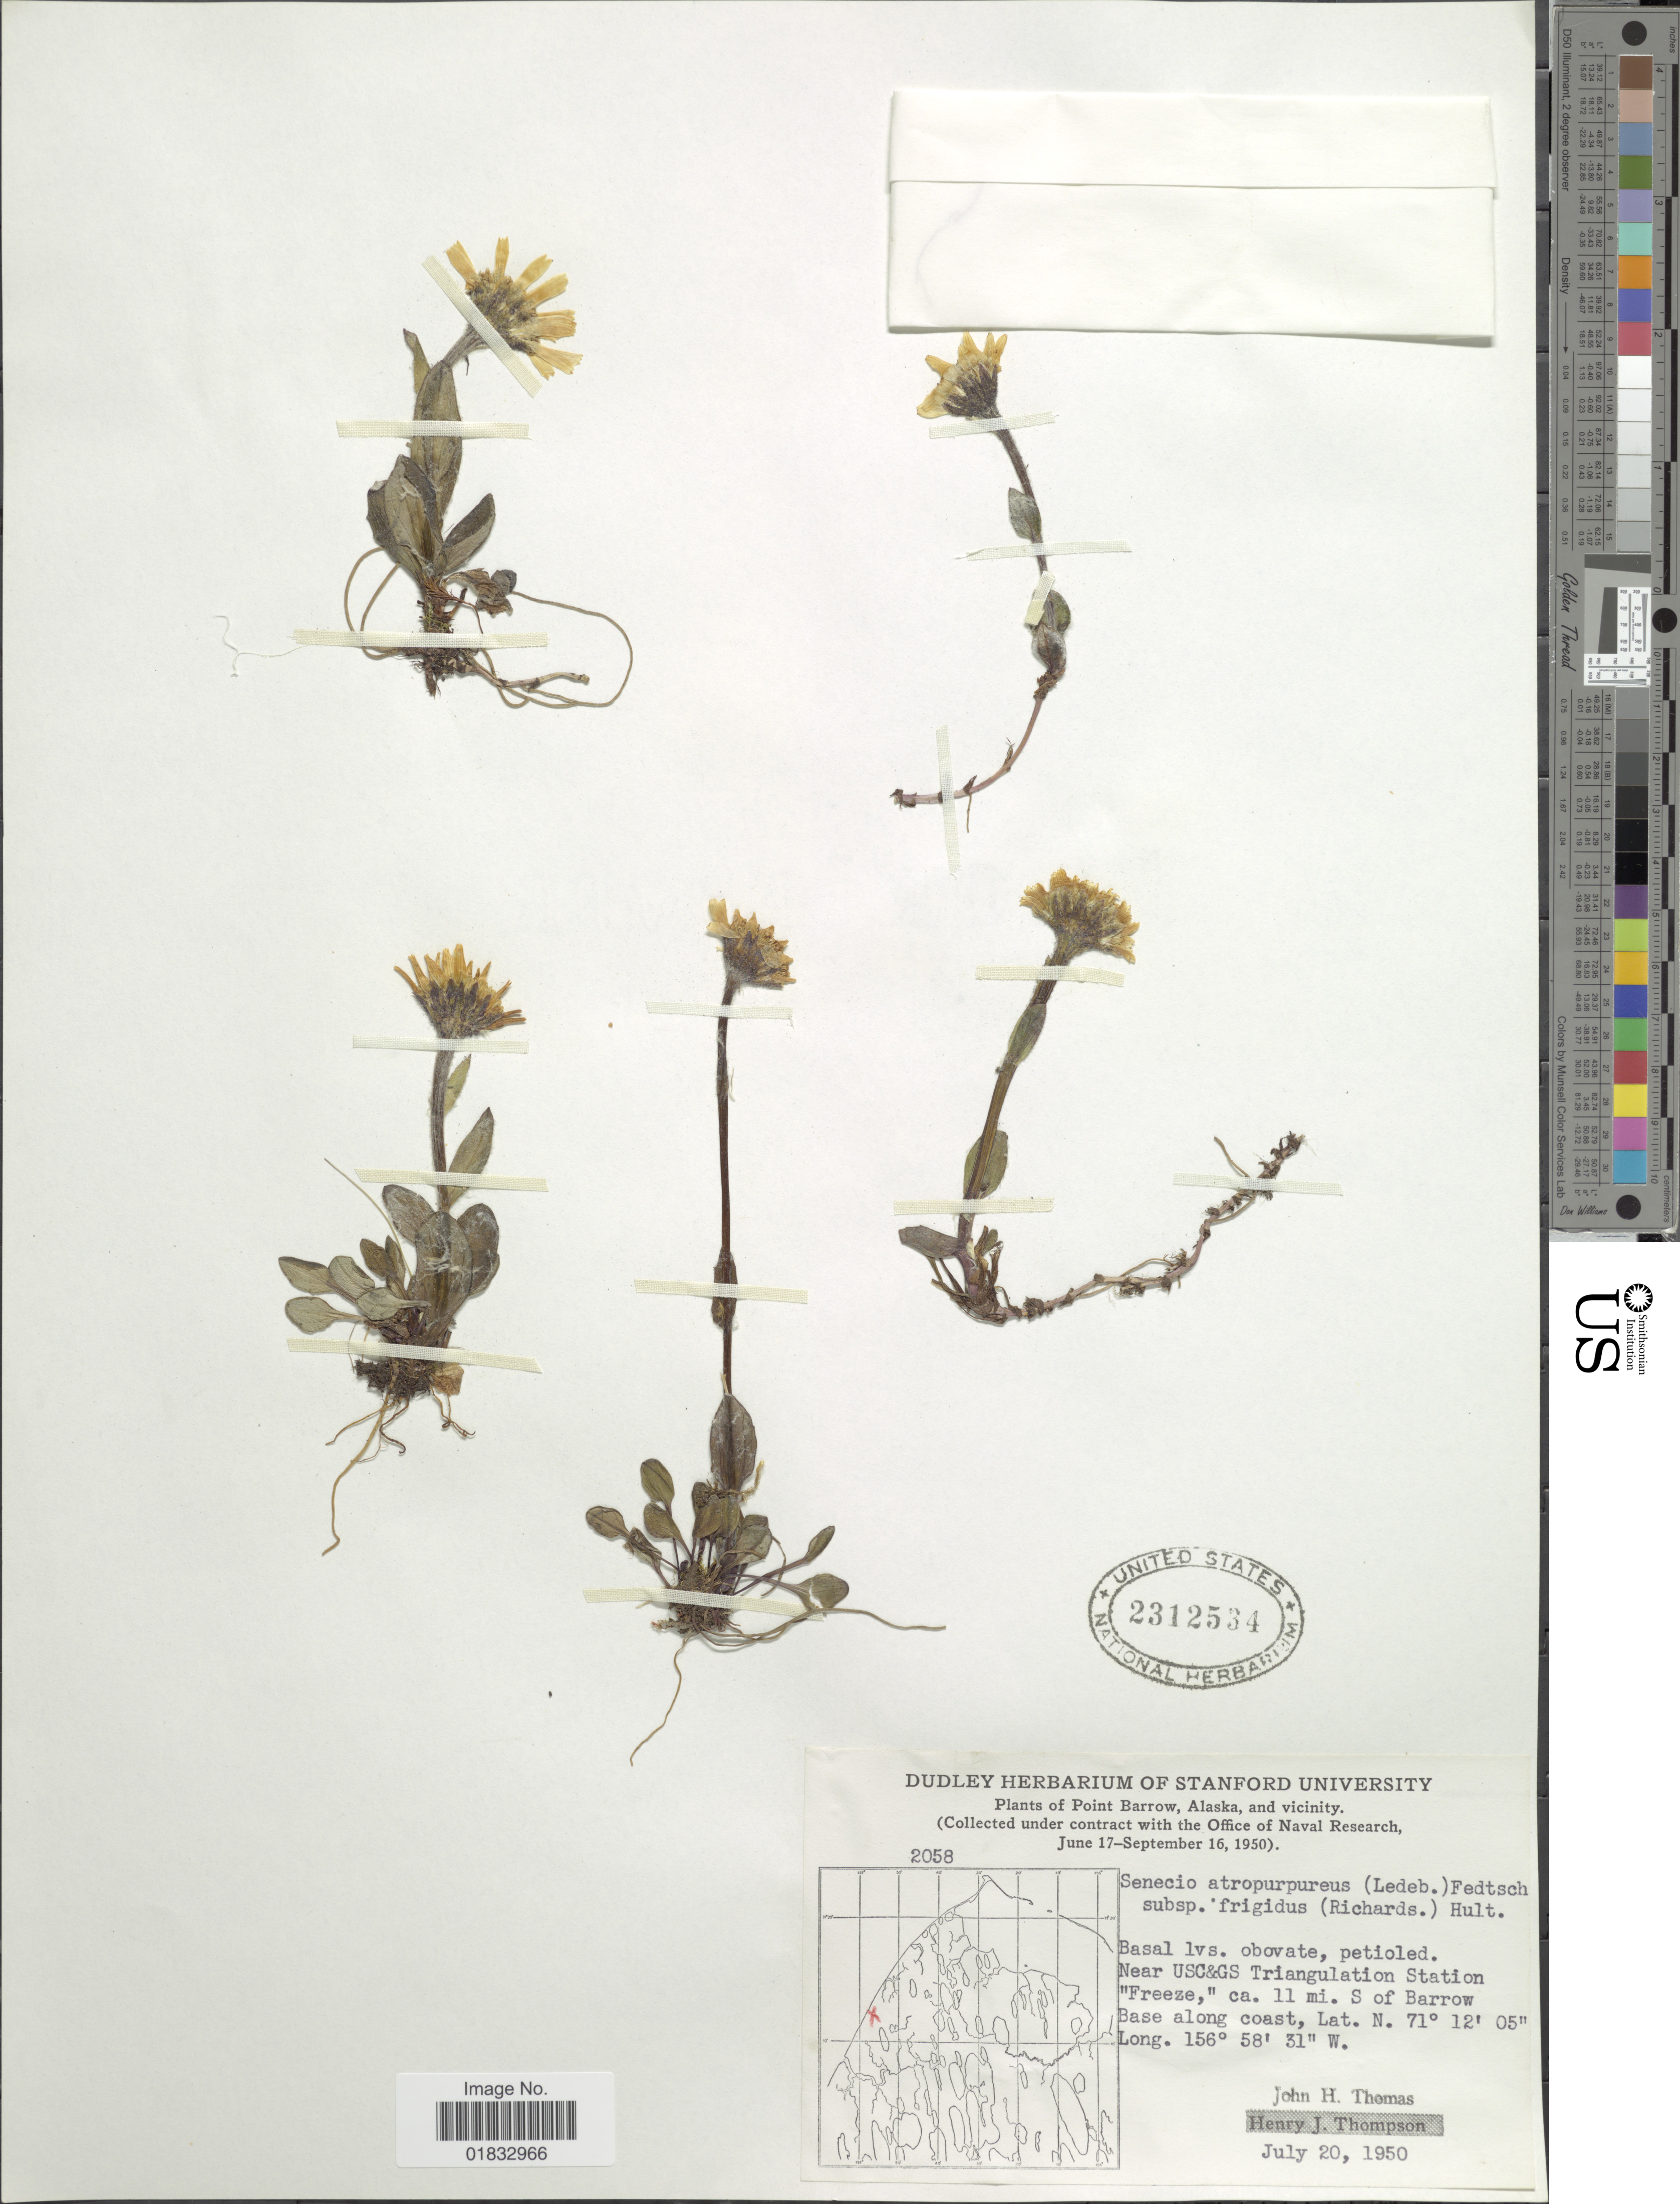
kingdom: Plantae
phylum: Tracheophyta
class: Magnoliopsida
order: Asterales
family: Asteraceae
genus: Tephroseris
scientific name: Tephroseris frigida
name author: (Richardson) Holub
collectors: J. H. Thomas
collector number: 2058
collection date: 1950-07-20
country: United States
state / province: Alaska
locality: Point Barrow, Alaska, and vicinity, Near USC&GS Triangulation Station 'Freeze,' ca 11 mi S of Barrow Base along coast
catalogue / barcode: US 2312534